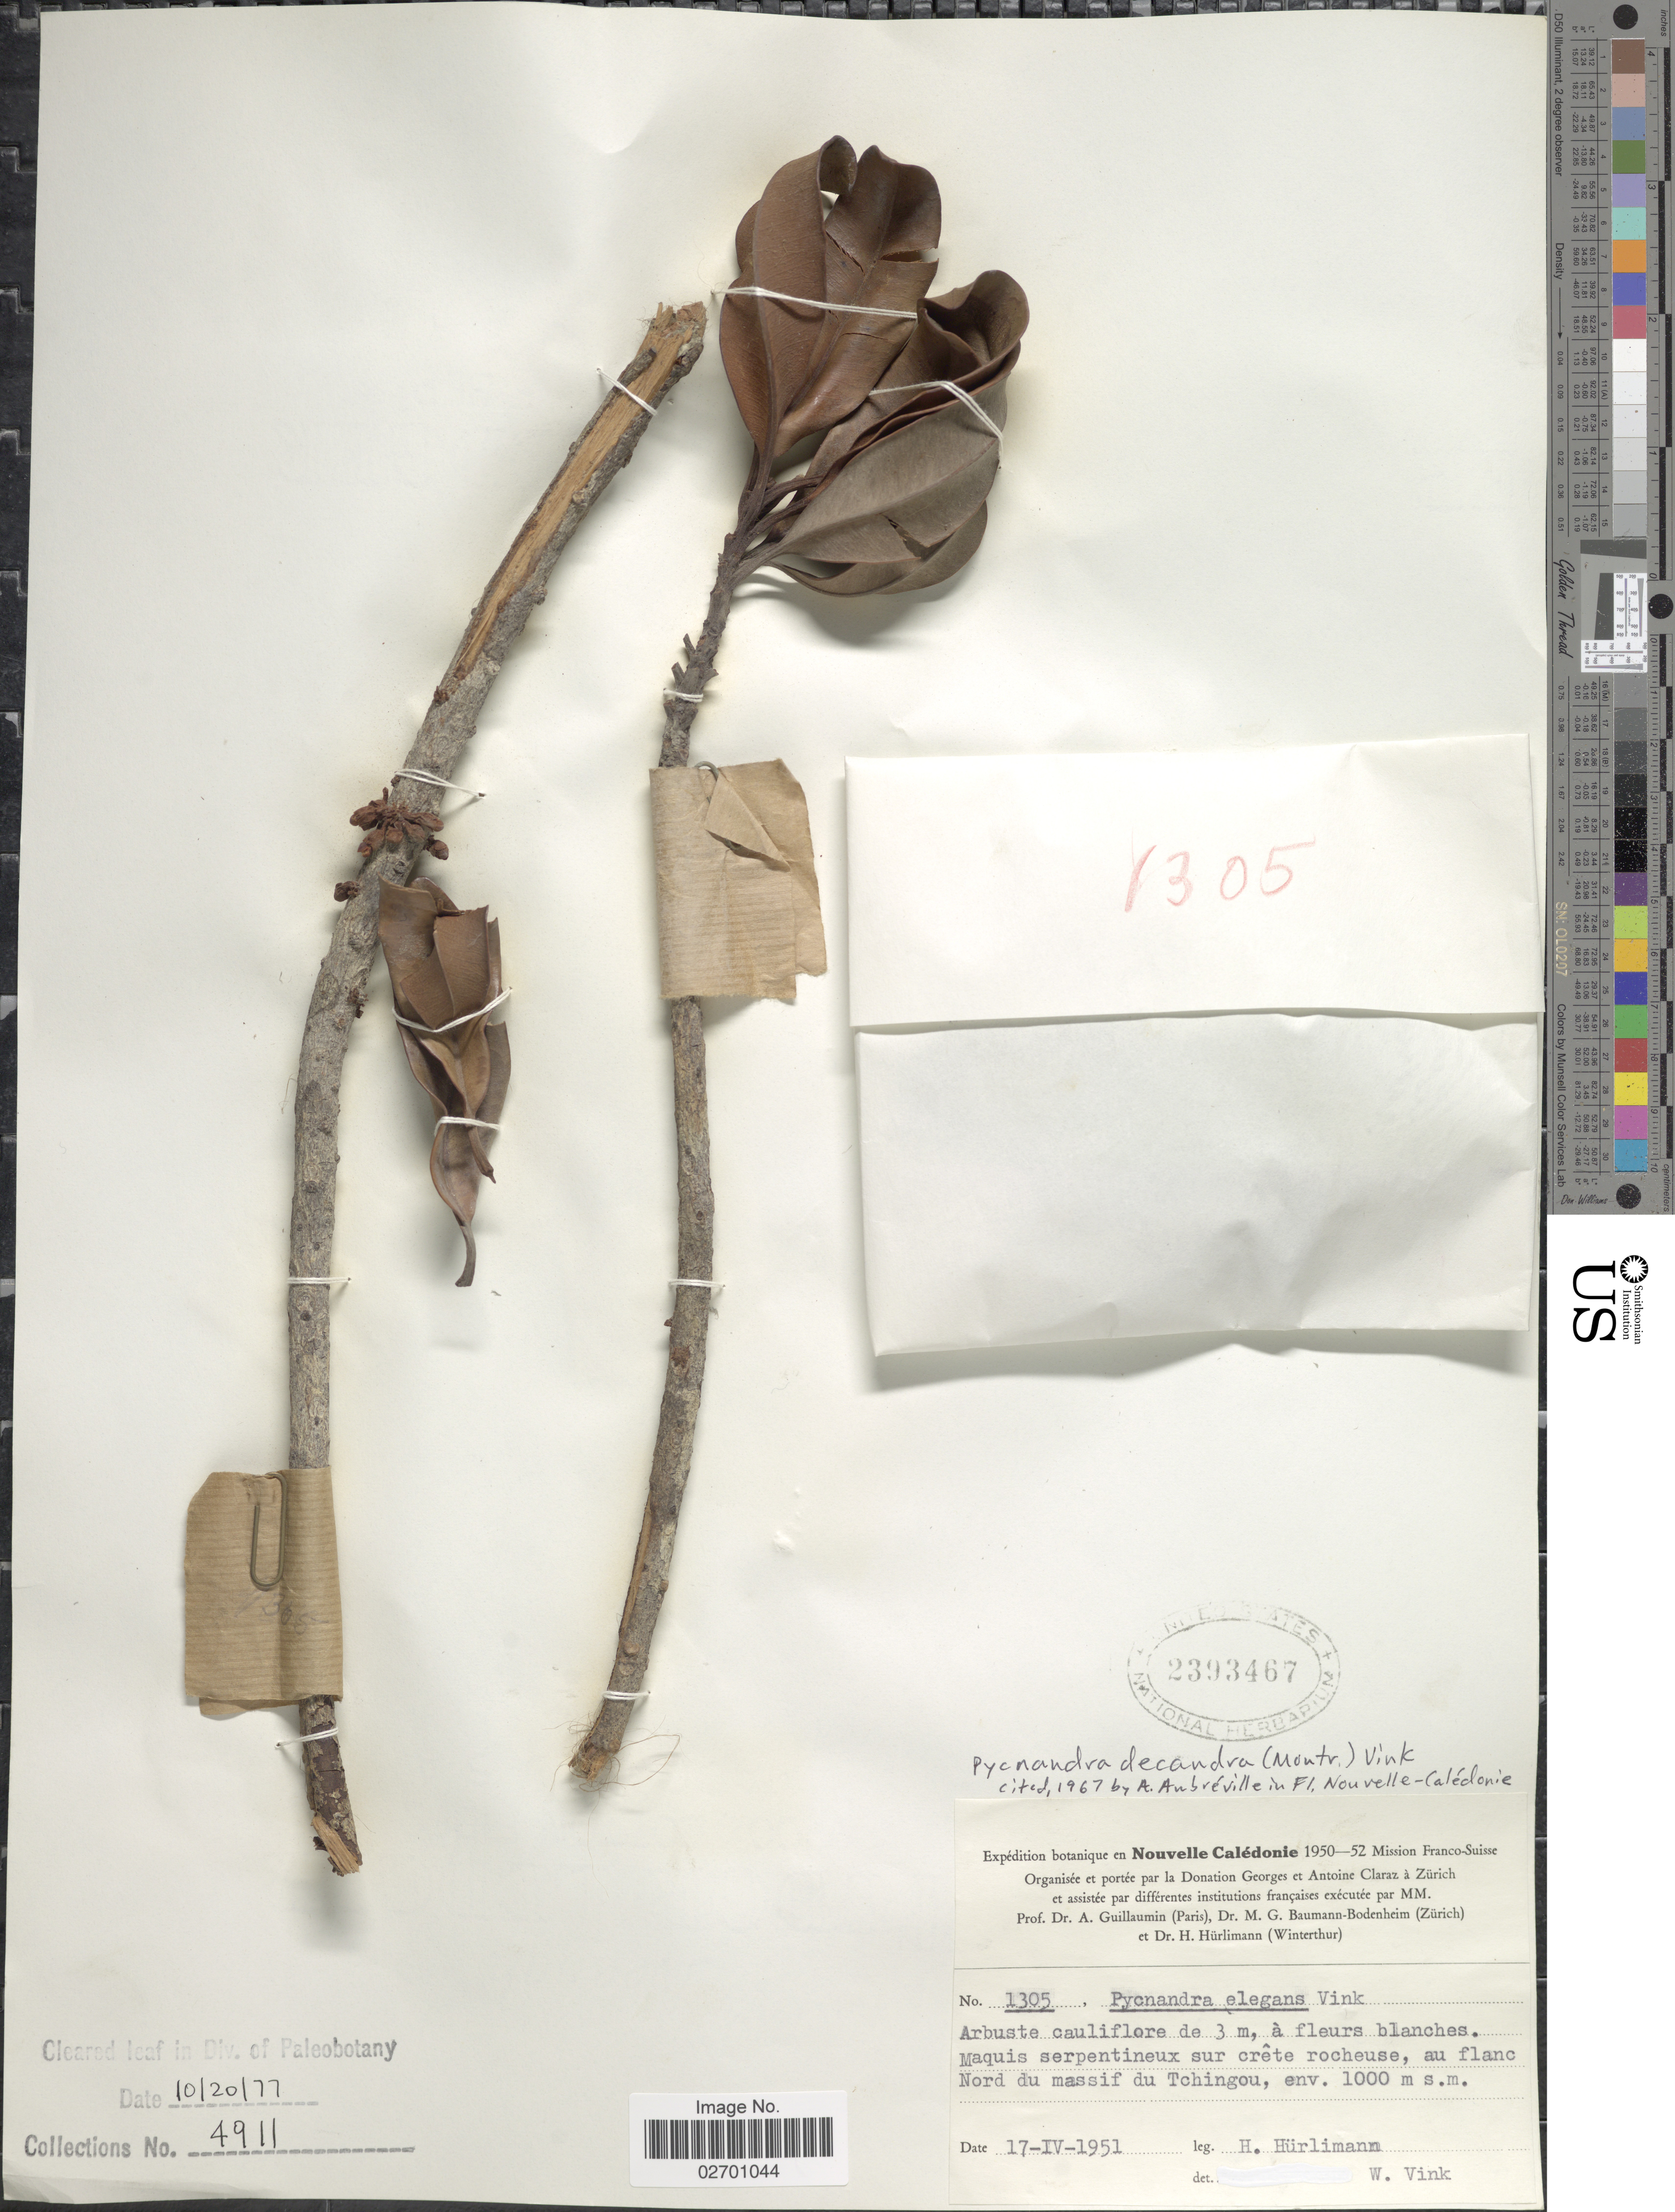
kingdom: Plantae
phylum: Tracheophyta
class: Magnoliopsida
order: Ericales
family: Sapotaceae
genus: Pycnandra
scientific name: Pycnandra decandra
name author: (Montrouz.) Vink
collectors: H. Hürlimann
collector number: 1305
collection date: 1951-04-17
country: New Caledonia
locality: Mquis serpentineux sur crete rocheuse, au flanc Nord du massif du Tchingou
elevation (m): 1000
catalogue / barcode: US 2393467